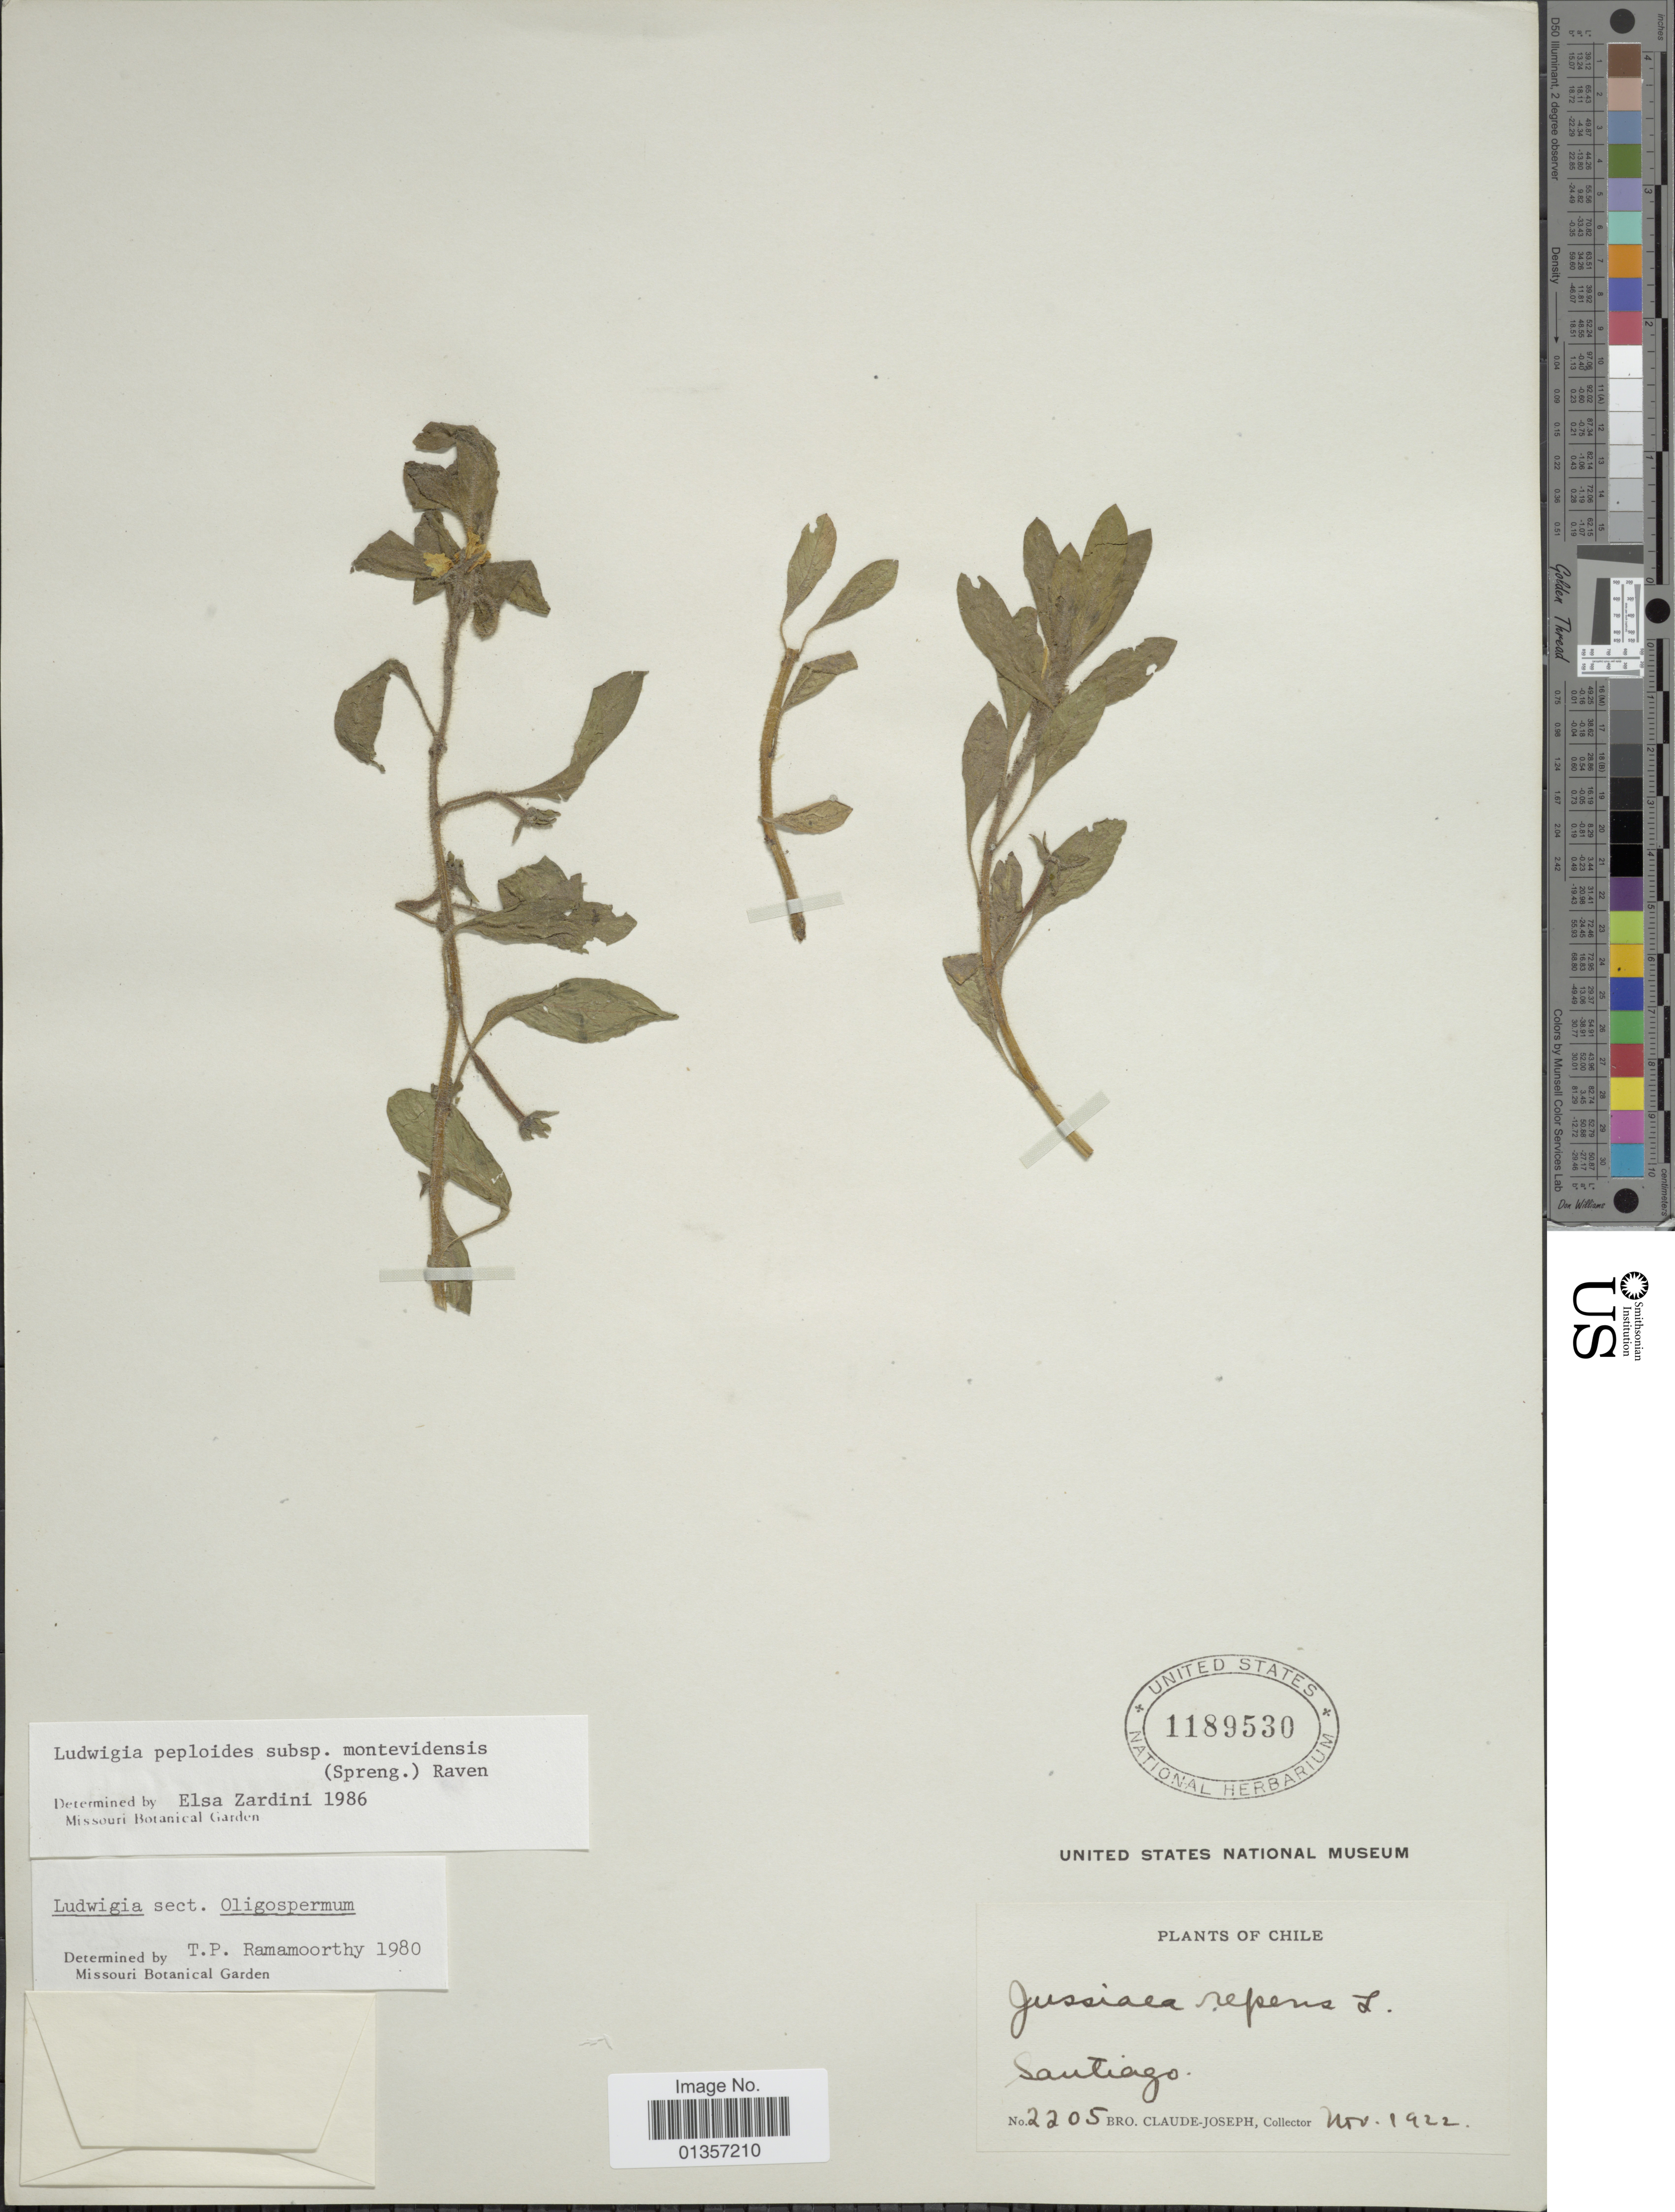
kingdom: Plantae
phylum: Tracheophyta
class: Magnoliopsida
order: Myrtales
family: Onagraceae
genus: Ludwigia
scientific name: Ludwigia peploides subsp. montevidensis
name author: (Spreng.) P.H. Raven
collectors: Bro. Claude-Joseph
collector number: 2205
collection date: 1922-11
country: Chile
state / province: Región Metropolitana (RM)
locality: Santiago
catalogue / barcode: US 1189530